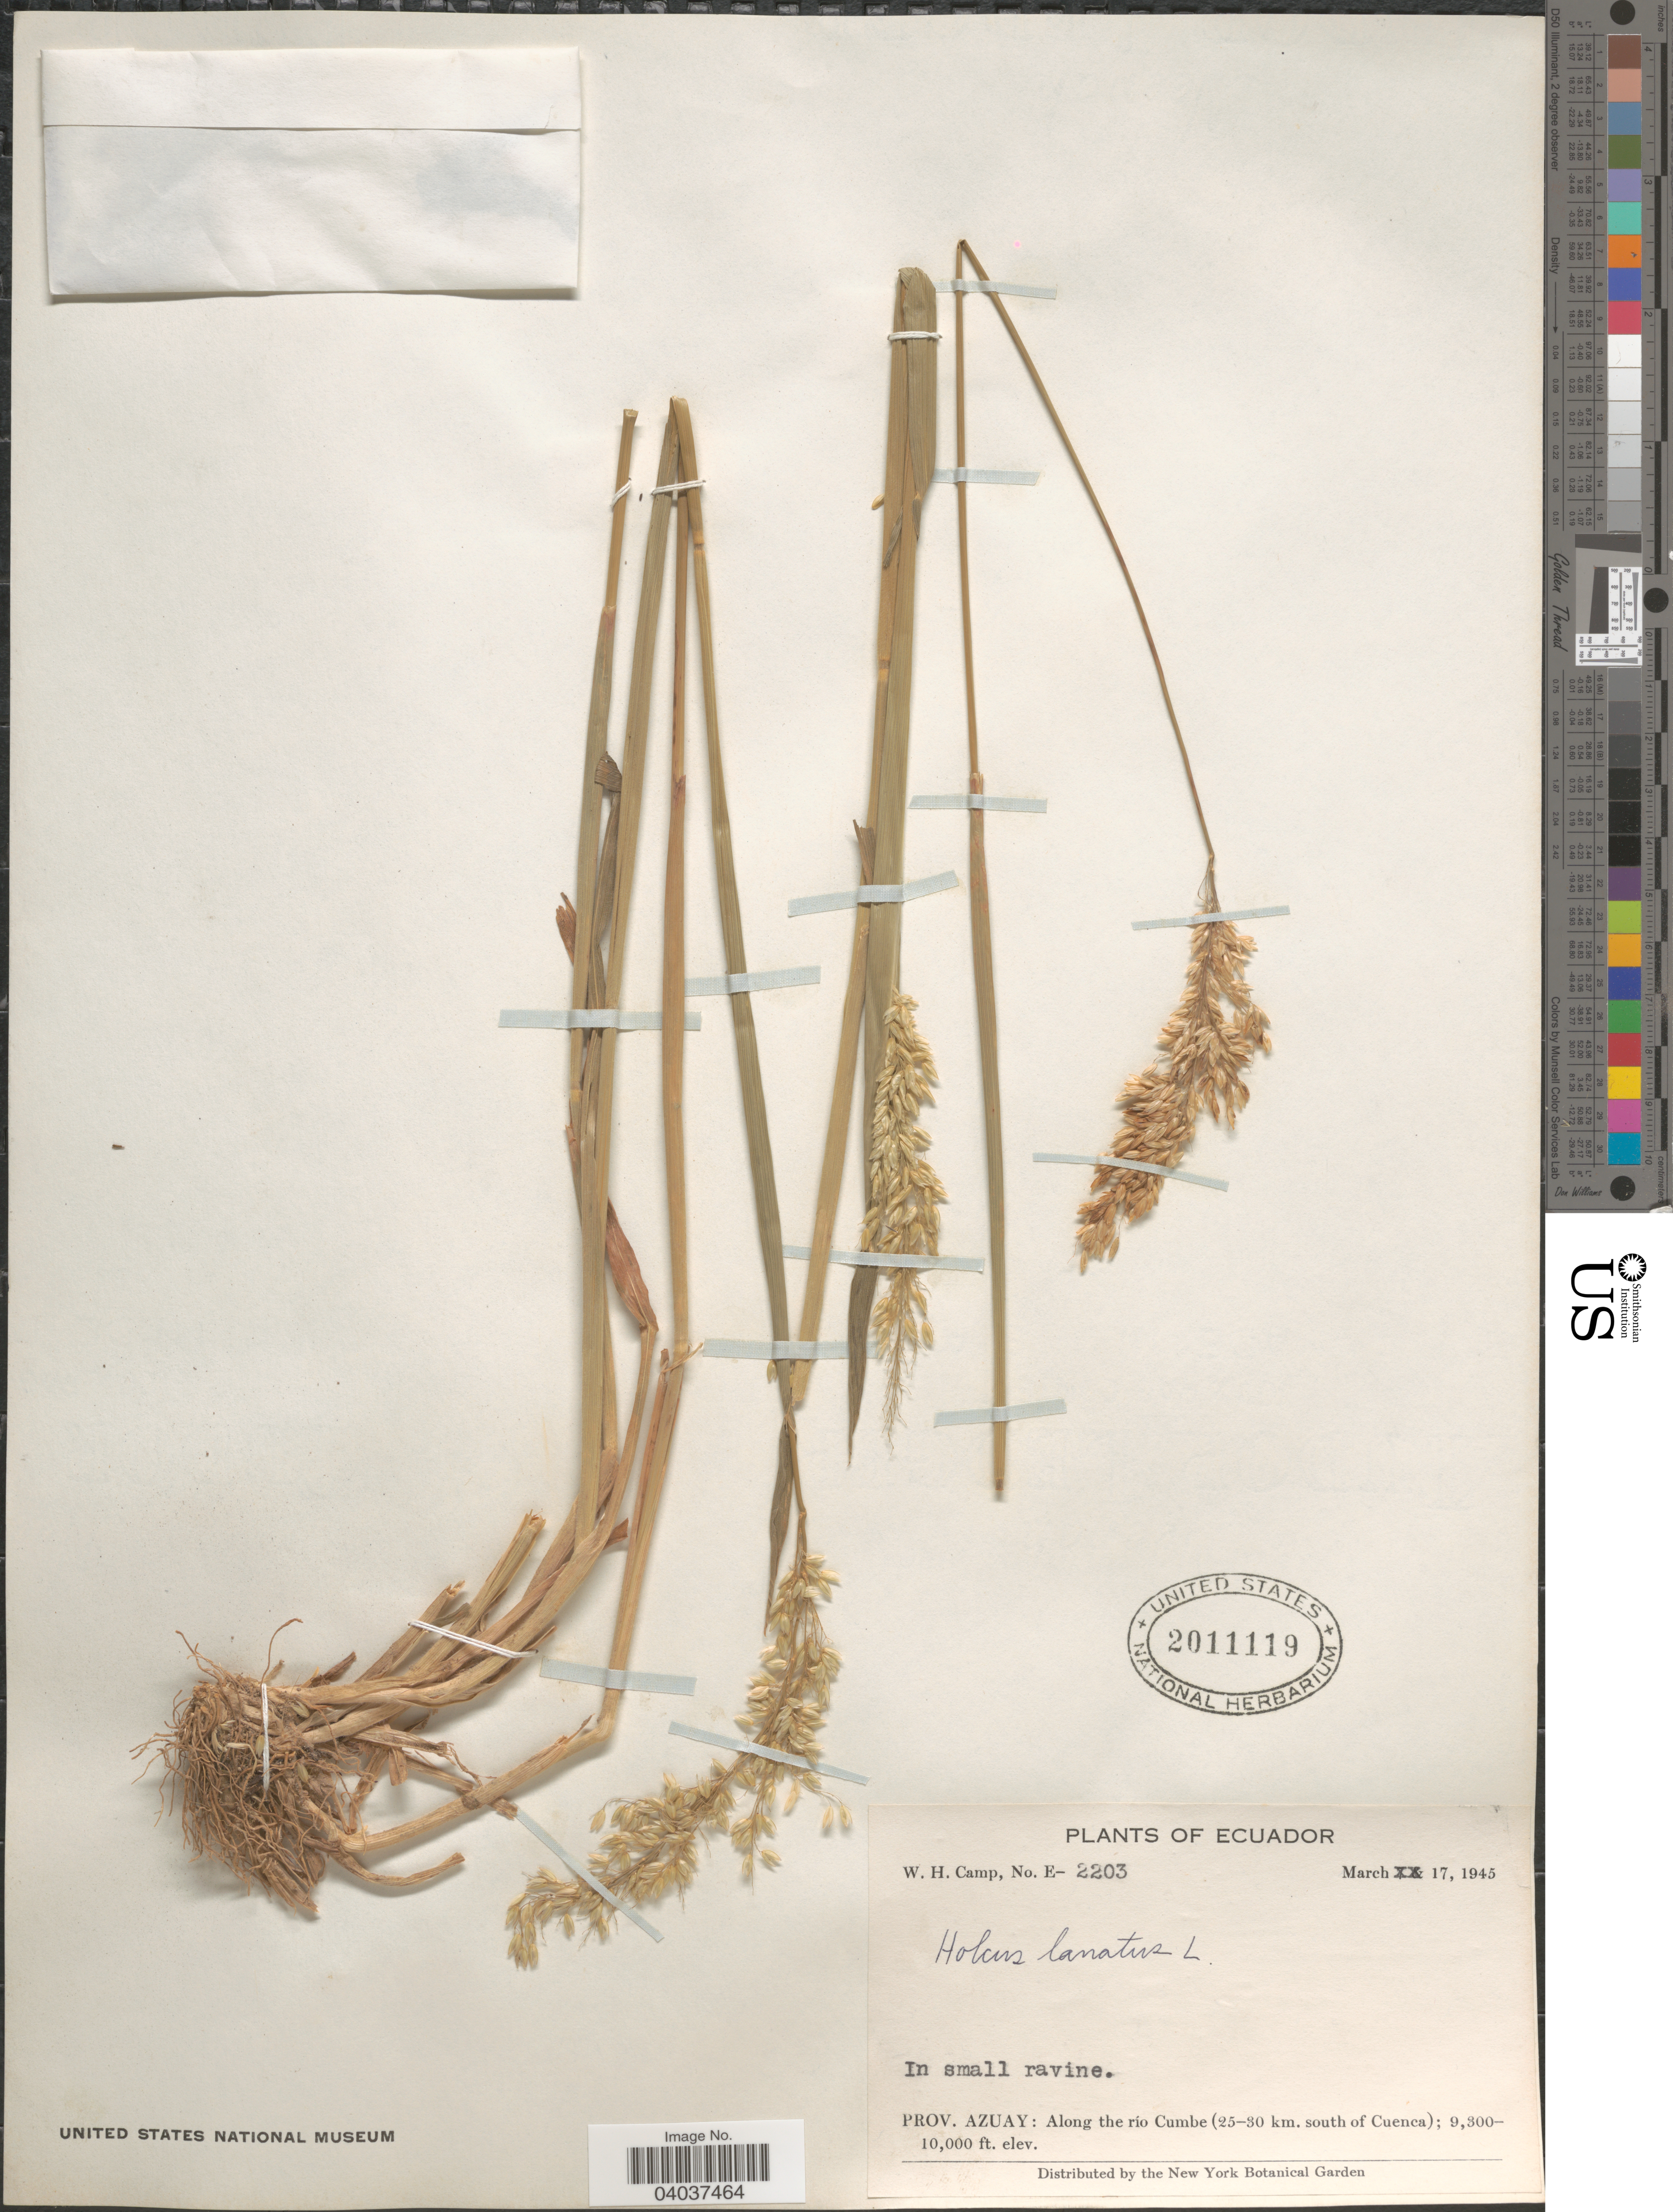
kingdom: Plantae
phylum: Tracheophyta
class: Liliopsida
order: Poales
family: Poaceae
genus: Holcus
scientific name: Holcus lanatus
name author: L.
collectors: W. H. Camp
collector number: E-2203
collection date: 1945-03-17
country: Ecuador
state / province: Azuay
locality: Along the río Cumbe (25-30 km. south of Cuenca).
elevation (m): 2835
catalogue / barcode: US 2011119